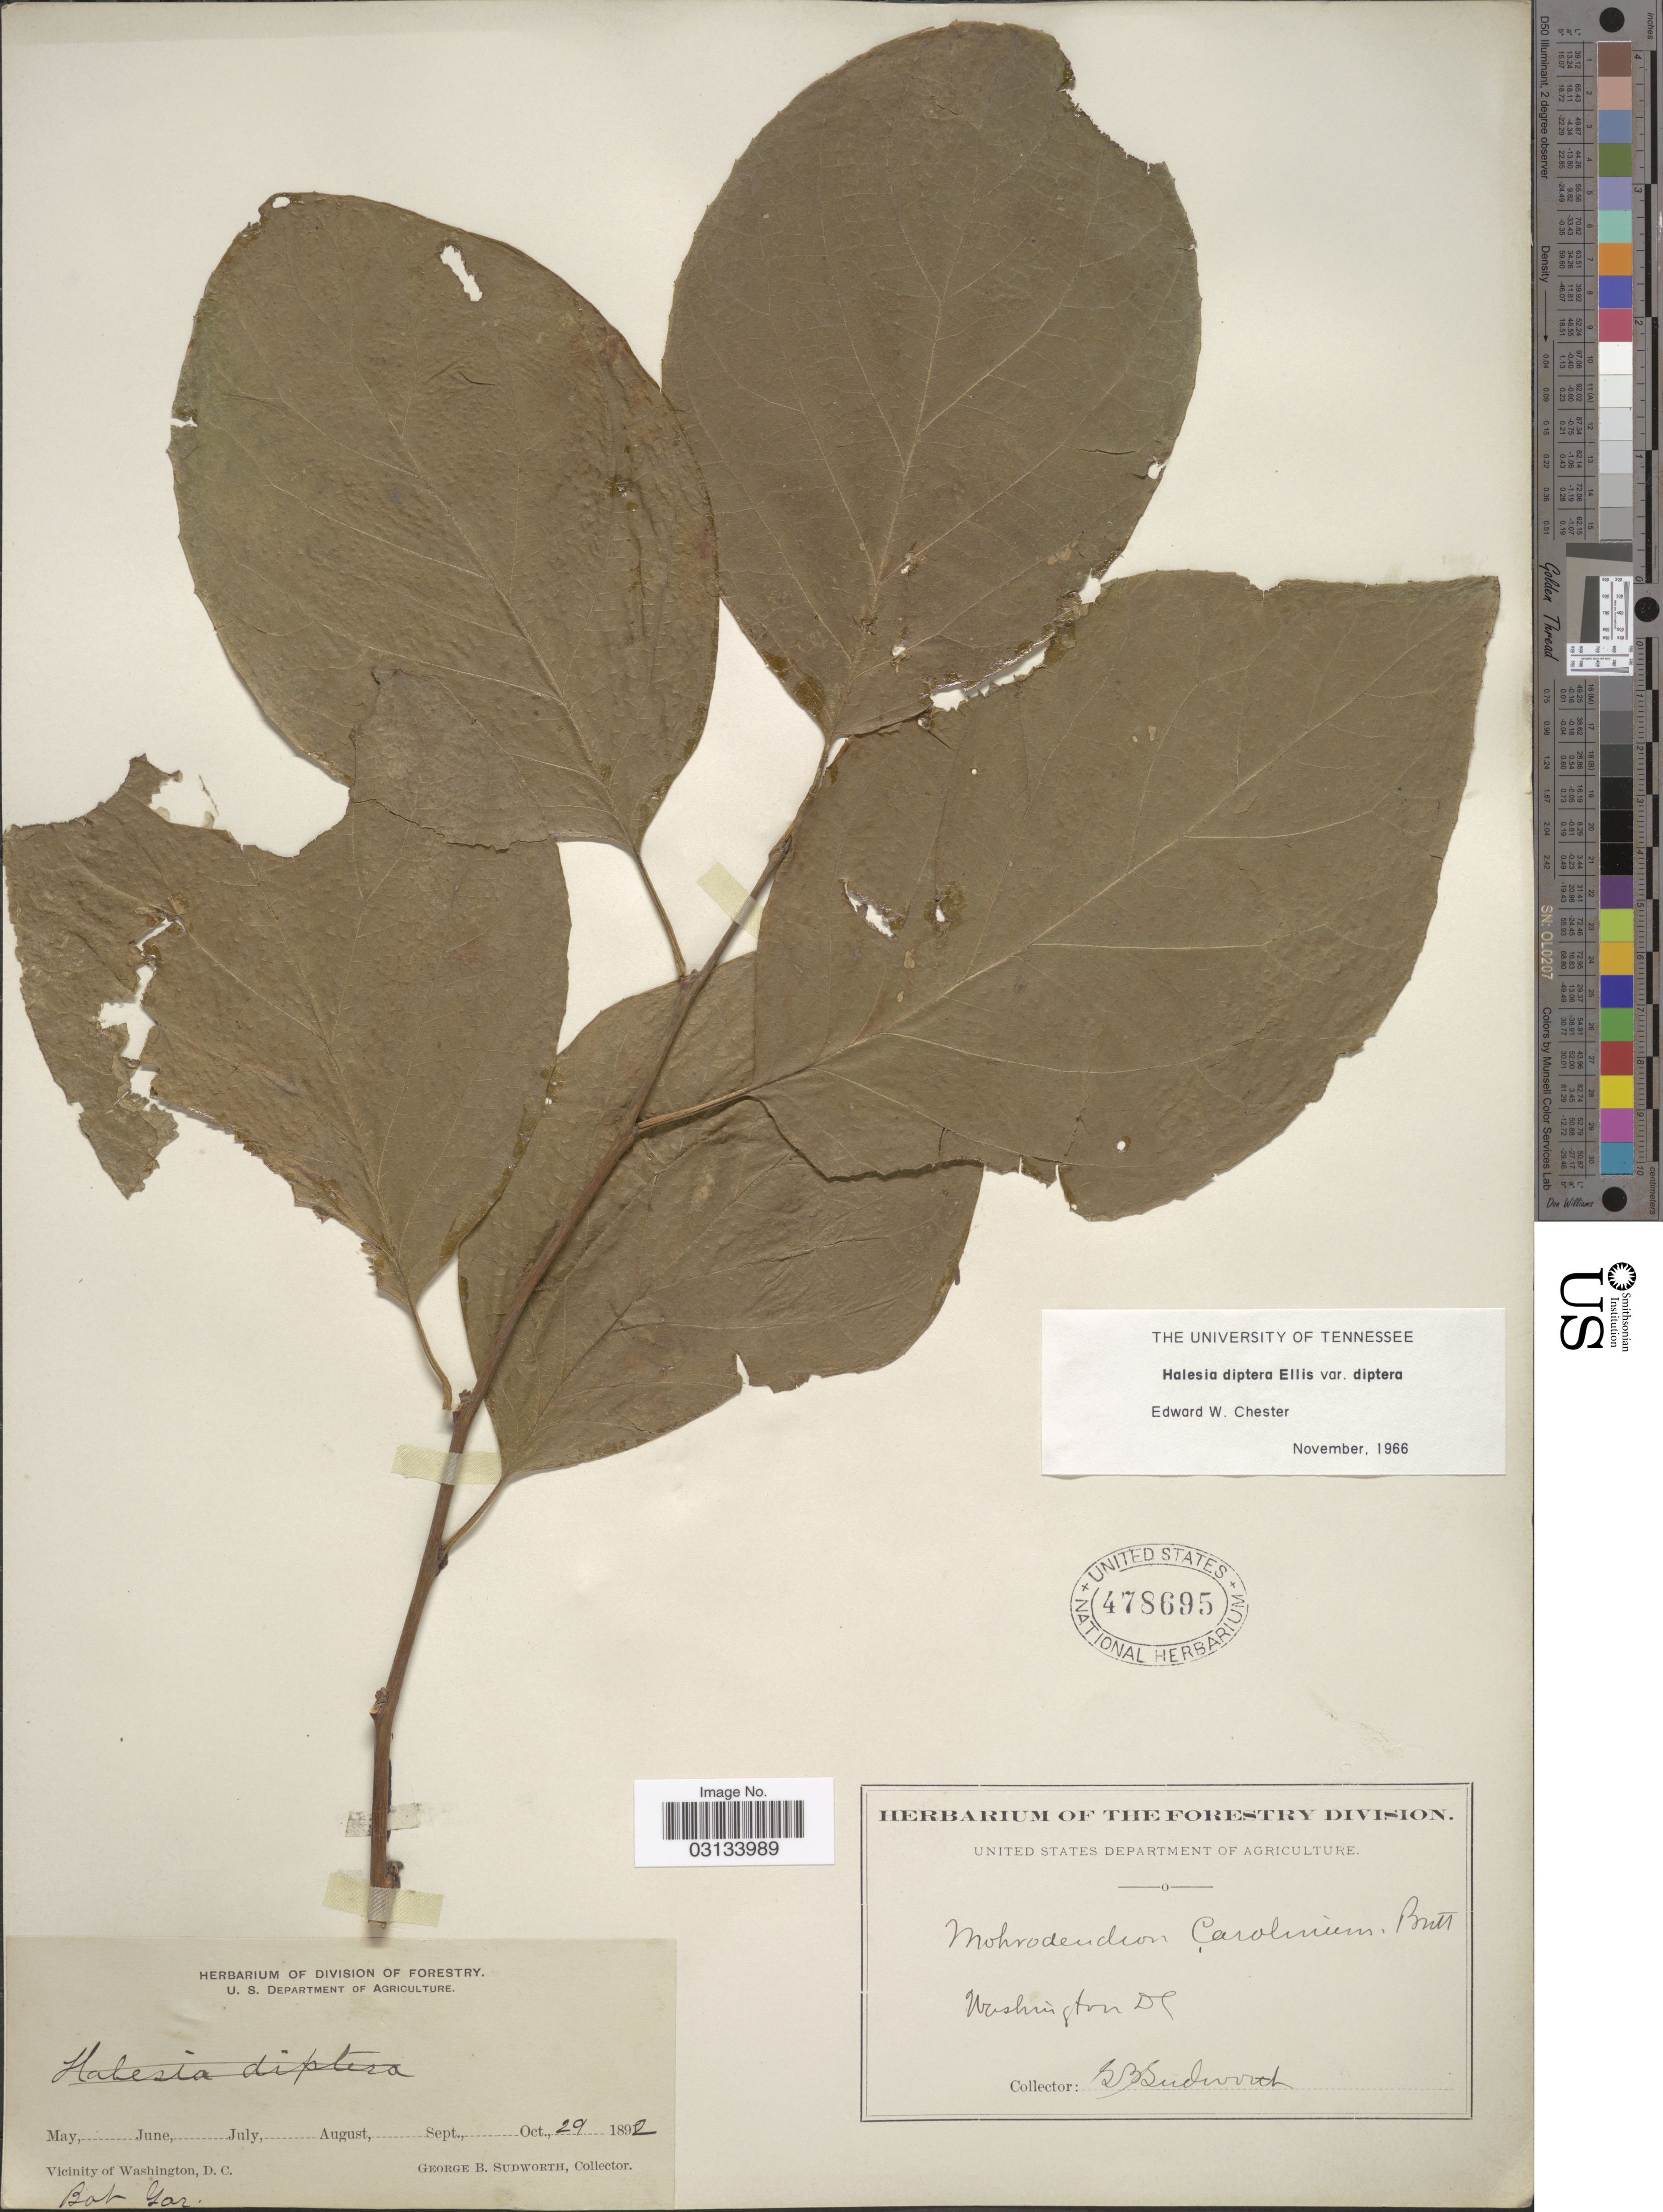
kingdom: Plantae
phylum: Tracheophyta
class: Magnoliopsida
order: Ericales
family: Styracaceae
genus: Halesia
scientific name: Halesia diptera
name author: J. Ellis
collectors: G. B. Sudworth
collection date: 1892-10-29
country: United States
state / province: District of Columbia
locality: Washington DC. Vicinity of Washington, D. C. Bot. Gar.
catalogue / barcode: US 478695